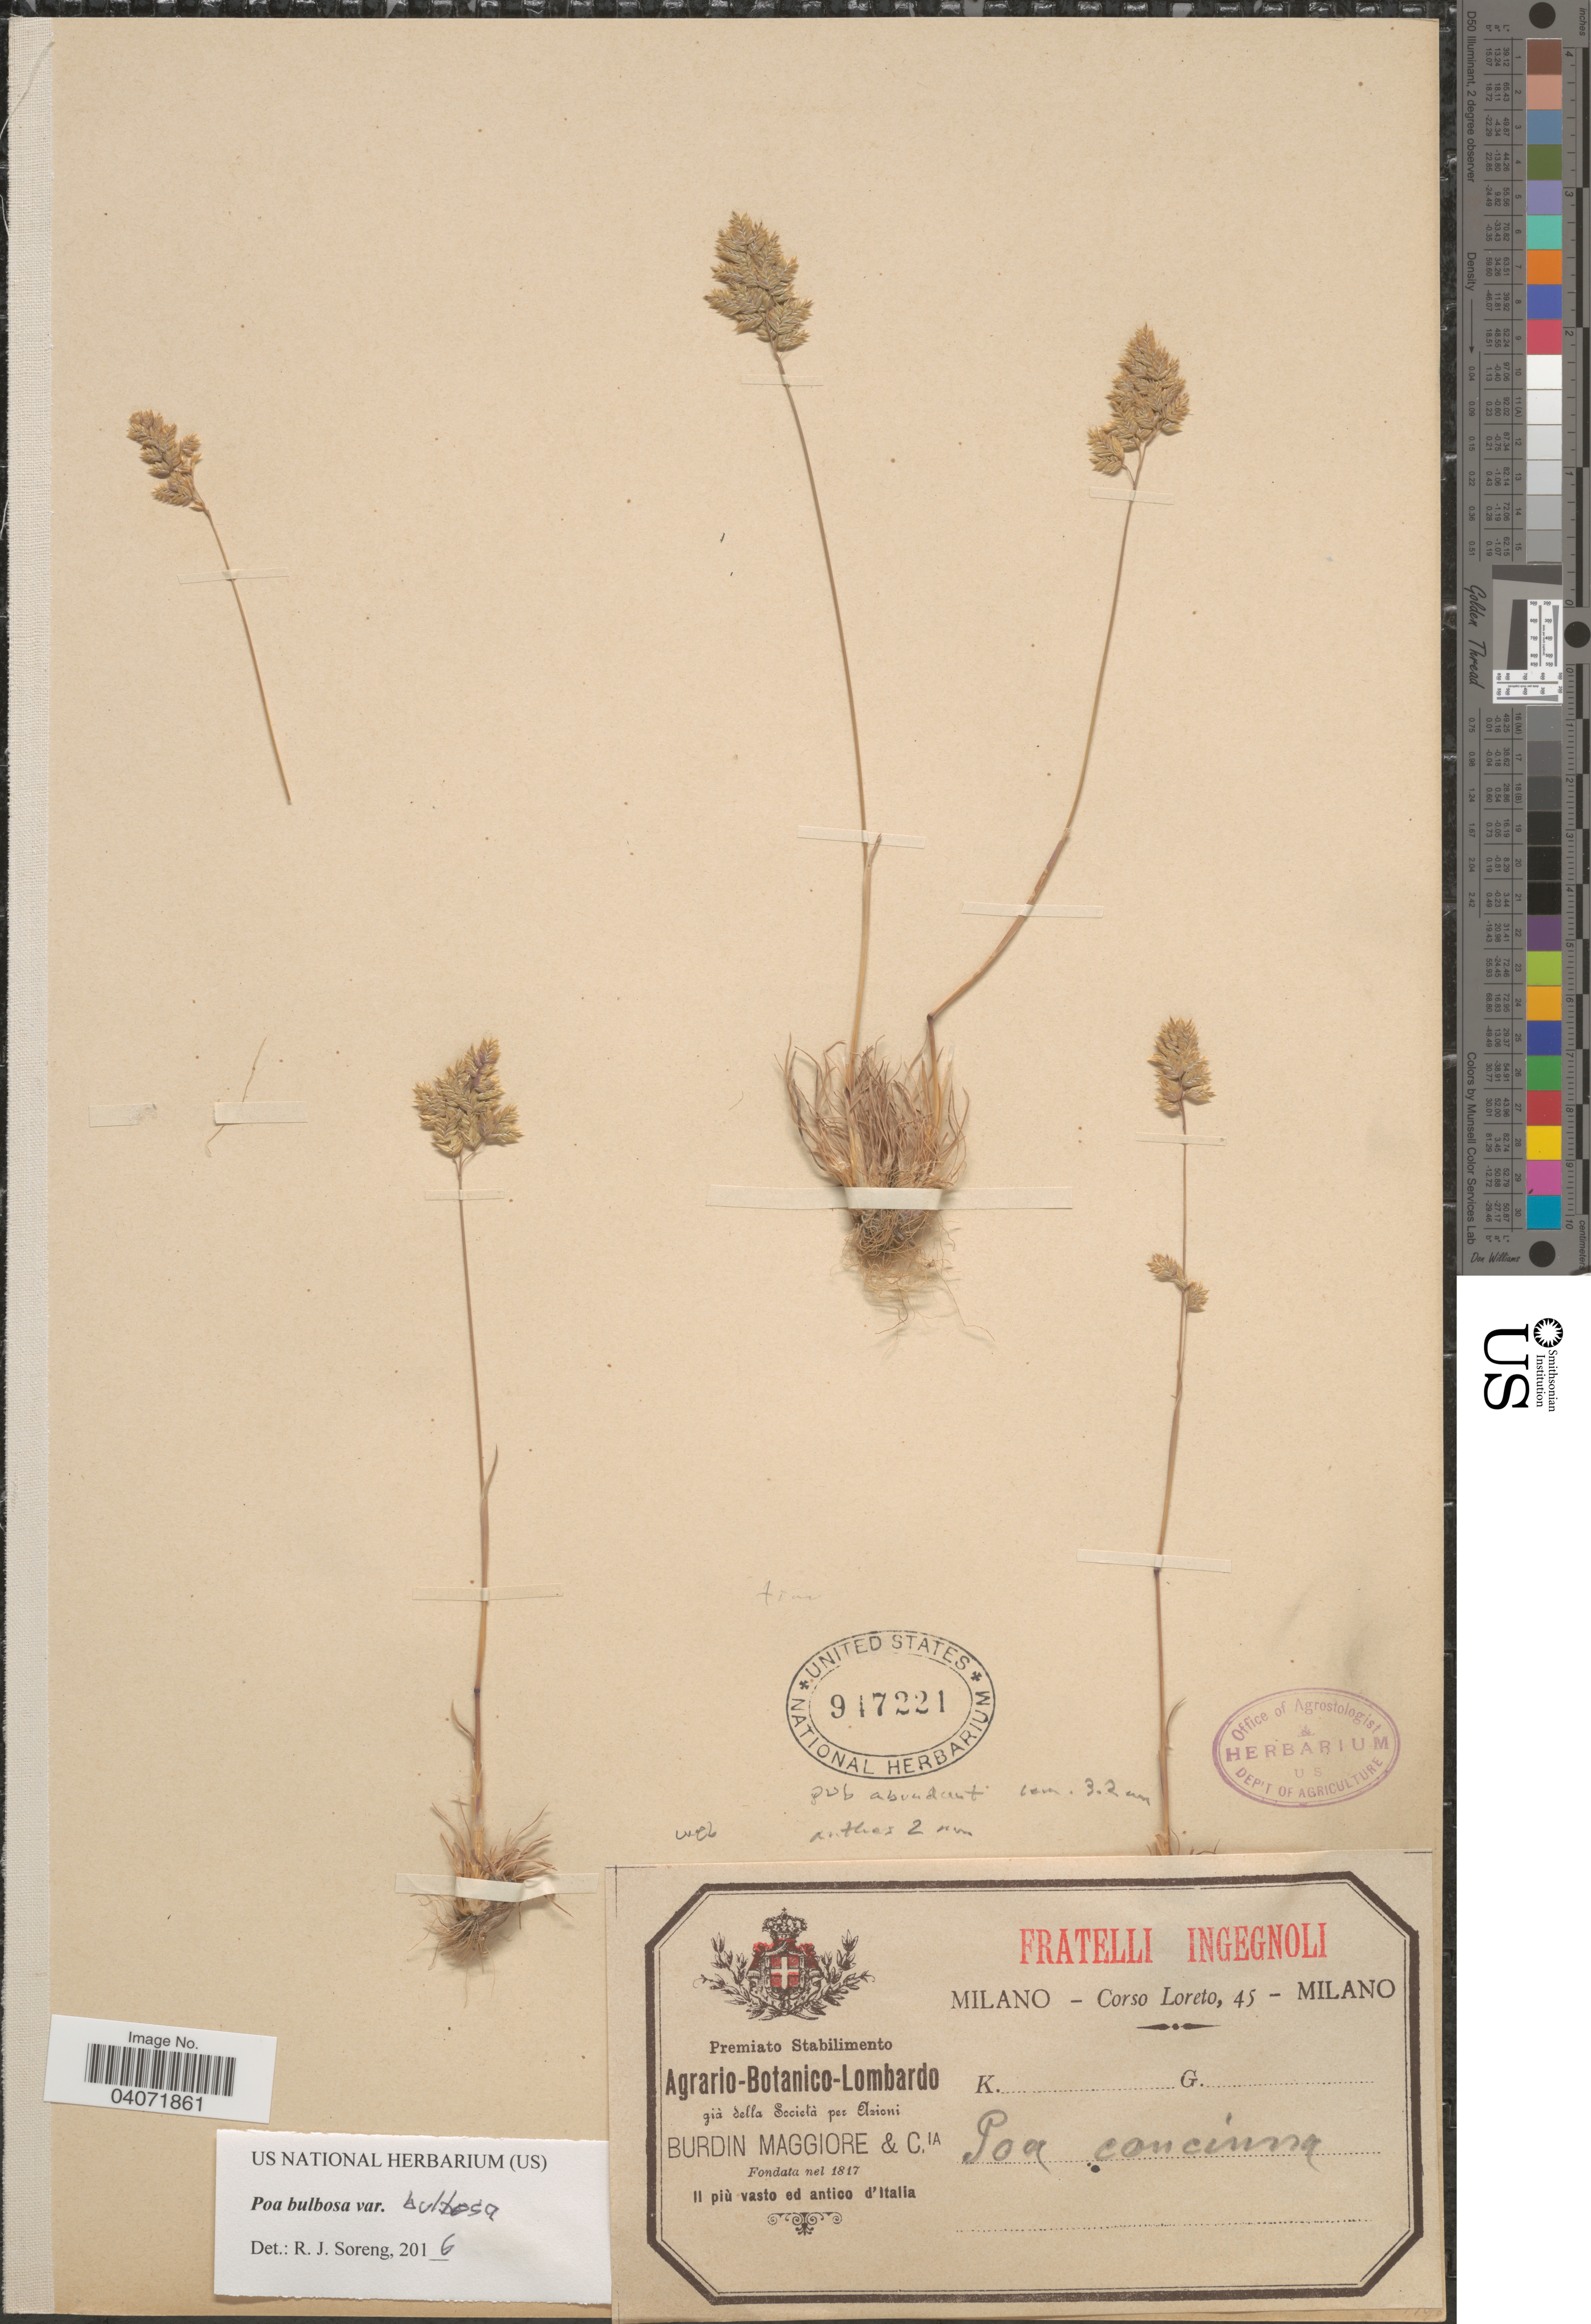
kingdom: Plantae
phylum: Tracheophyta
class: Liliopsida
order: Poales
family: Poaceae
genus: Poa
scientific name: Poa perconcinna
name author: J.R. Edm.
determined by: Soreng, Robert J., Research Associate (BOT), Smithsonian Institution - National Museum of Natural History (UNITED STATES)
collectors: Loreto, C.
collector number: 45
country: Italy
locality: II più vasto ed antico d'Italia.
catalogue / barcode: US 947221